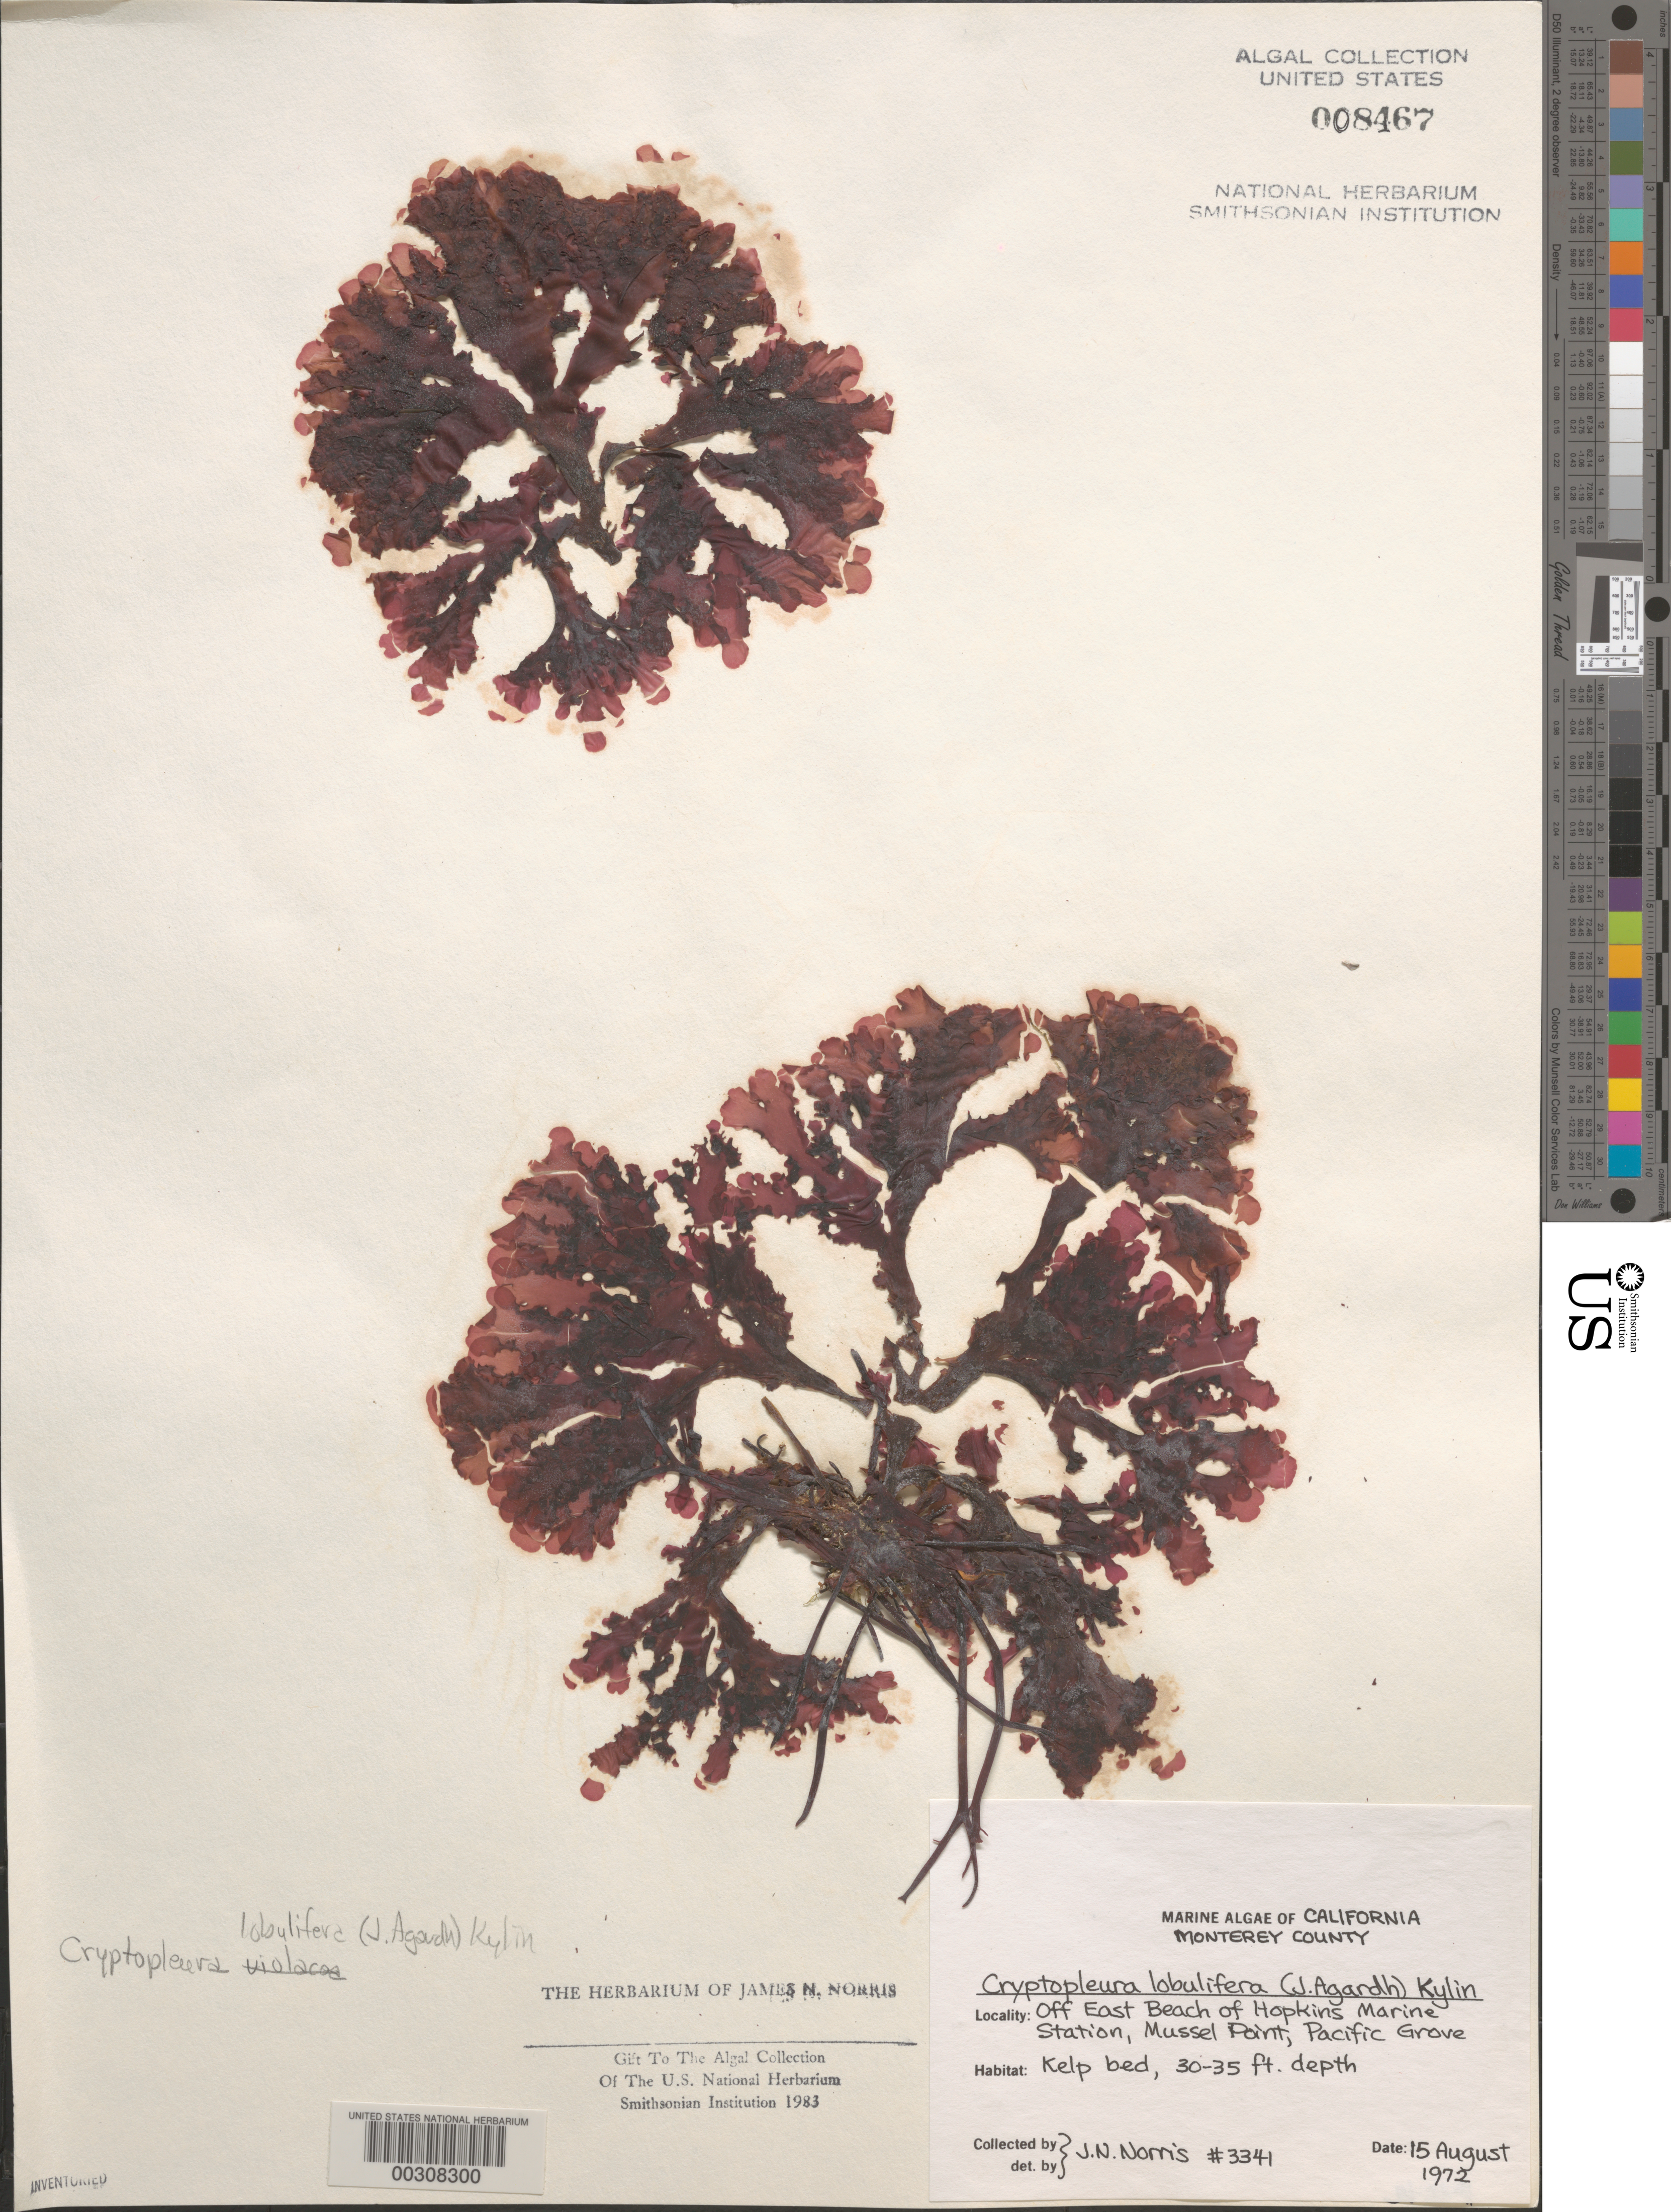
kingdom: Plantae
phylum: Rhodophyta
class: Florideophyceae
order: Ceramiales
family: Delesseriaceae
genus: Cryptopleura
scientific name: Cryptopleura lobulifera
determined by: Norris, James N.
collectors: J. N. Norris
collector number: JN-3341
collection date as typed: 15 Aug 1972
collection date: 1972-08-15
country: United States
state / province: California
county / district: Monterey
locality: Pacific Grove, off East Beach of Hopkins Marine Station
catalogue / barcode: US 8467